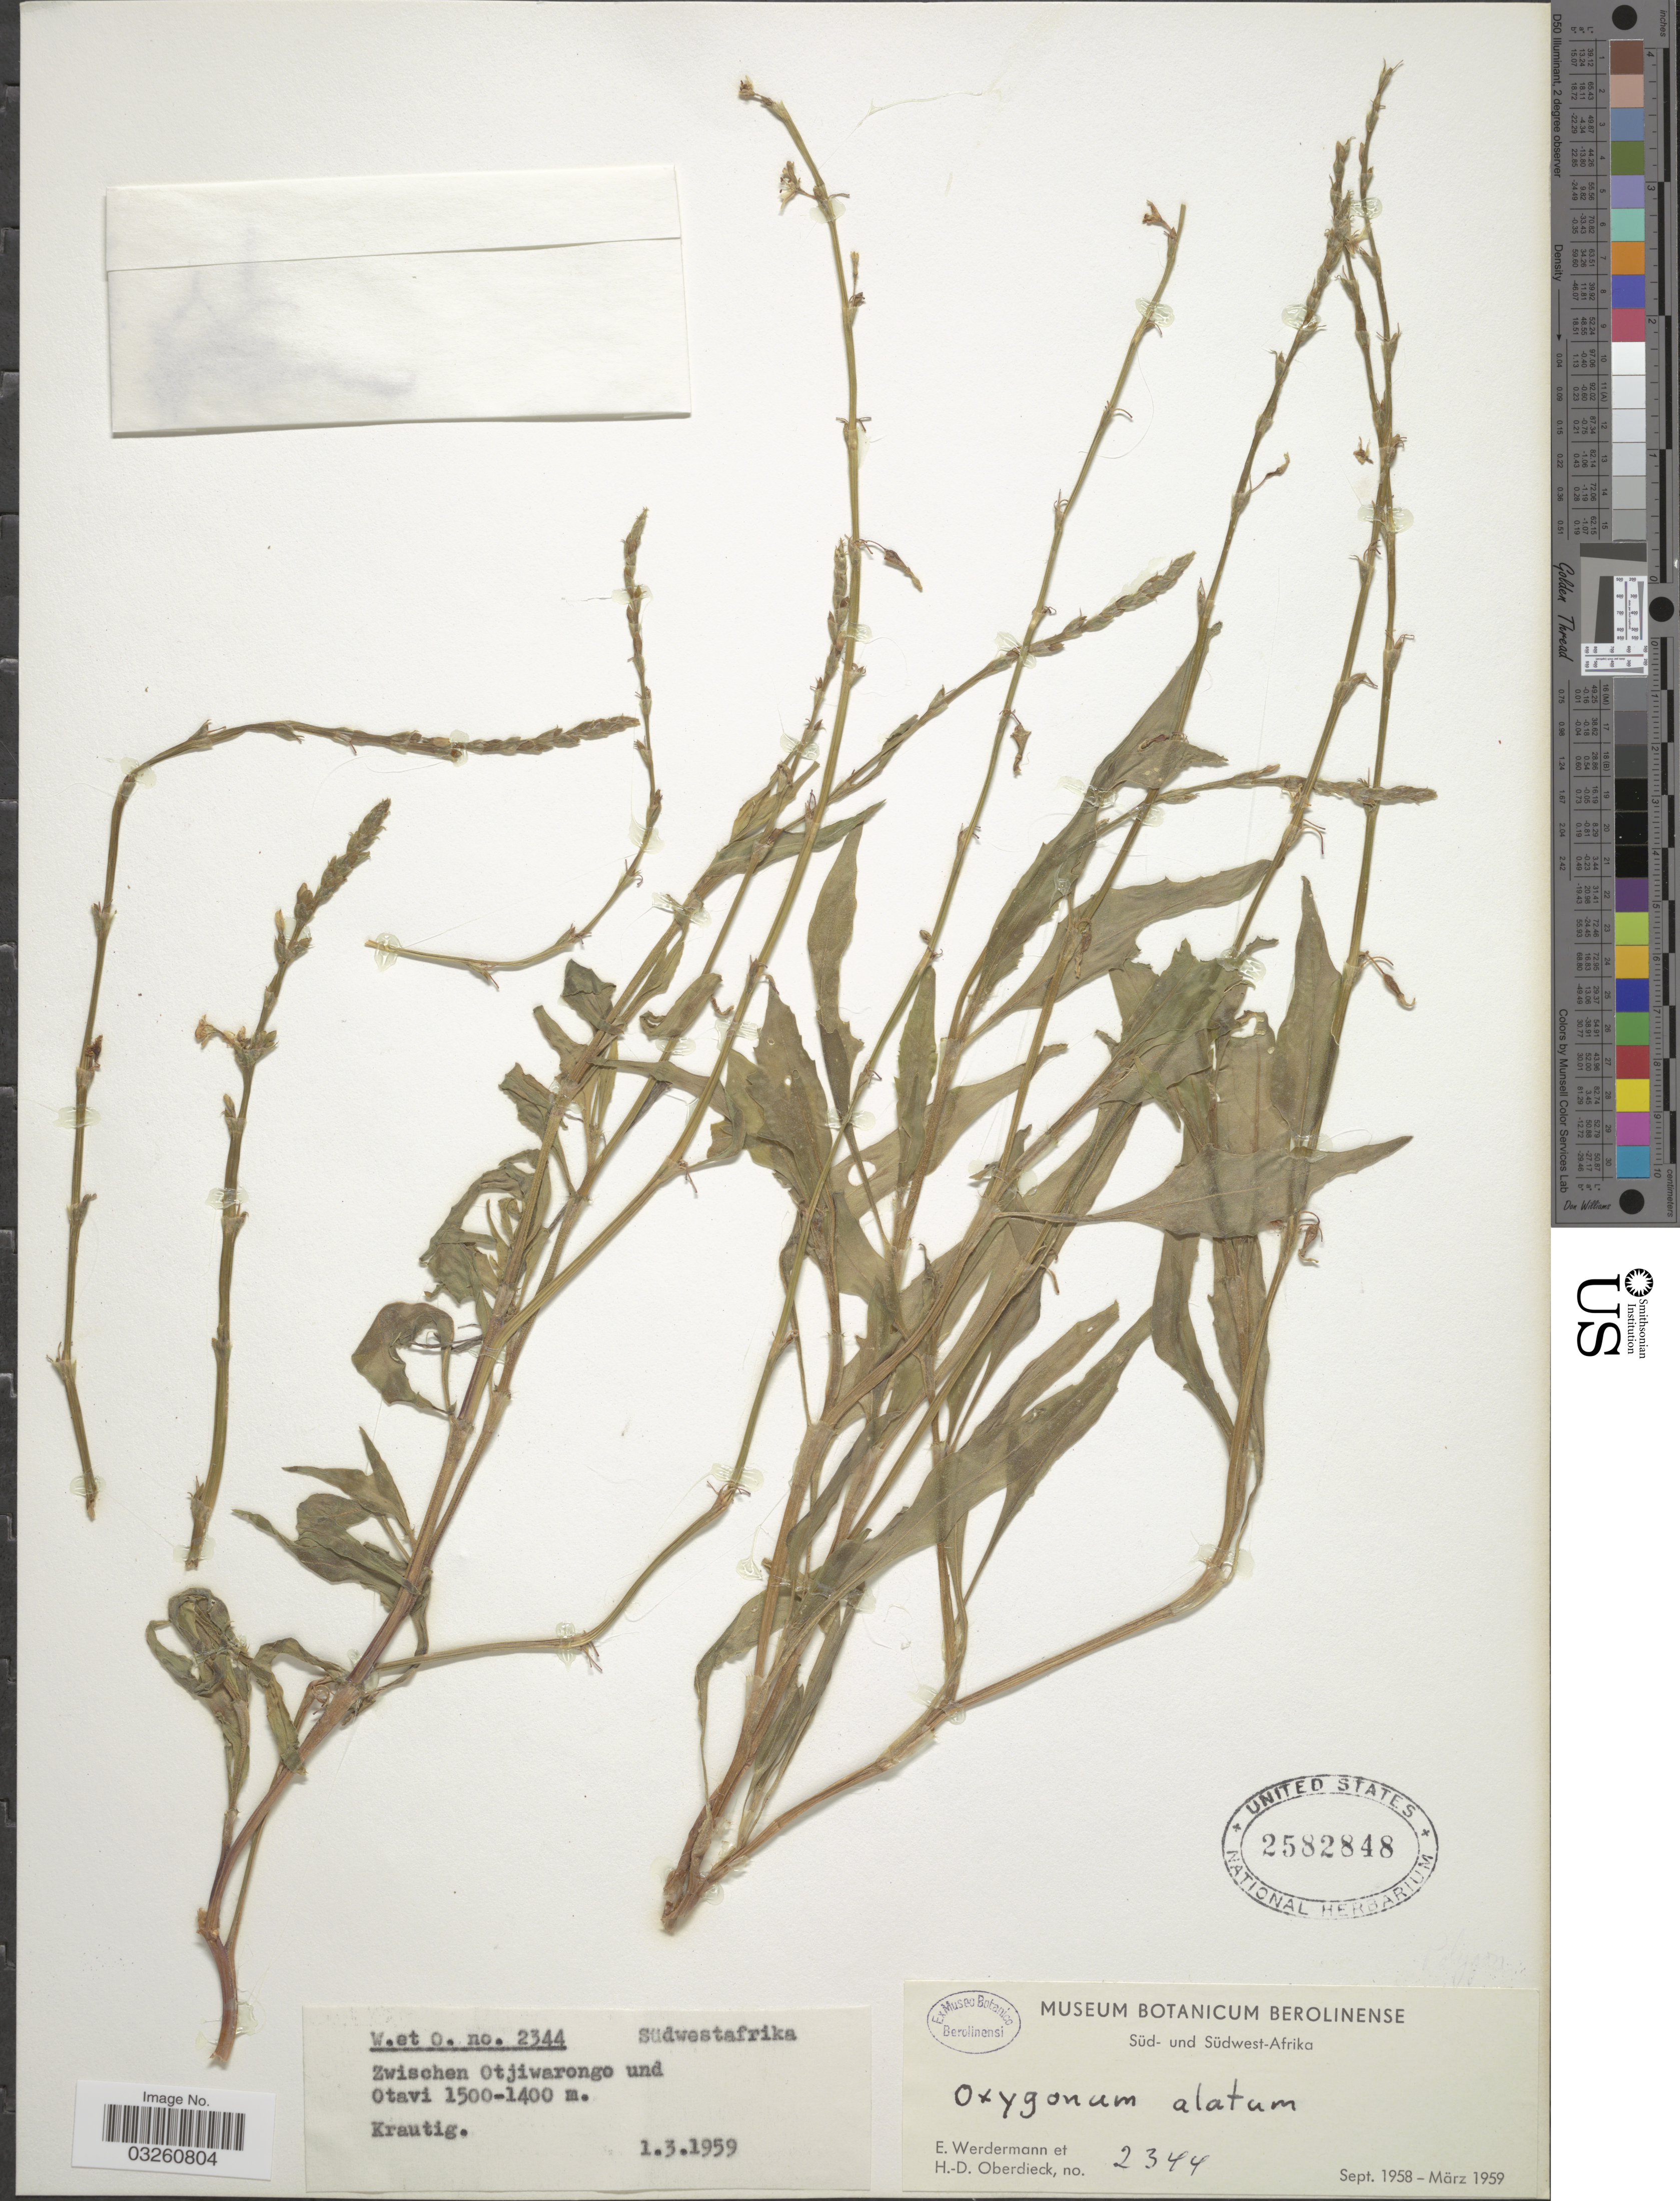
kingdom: Plantae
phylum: Tracheophyta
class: Magnoliopsida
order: Caryophyllales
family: Polygonaceae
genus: Oxygonum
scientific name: Oxygonum alatum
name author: Burch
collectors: E. Werdermann & H. Oberdieck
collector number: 2344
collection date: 1959-03-01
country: Namibia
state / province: Kunene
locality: Südwestafrika. Zwischen Otjiwarongo und Otavi.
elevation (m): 1400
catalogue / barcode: US 2582848